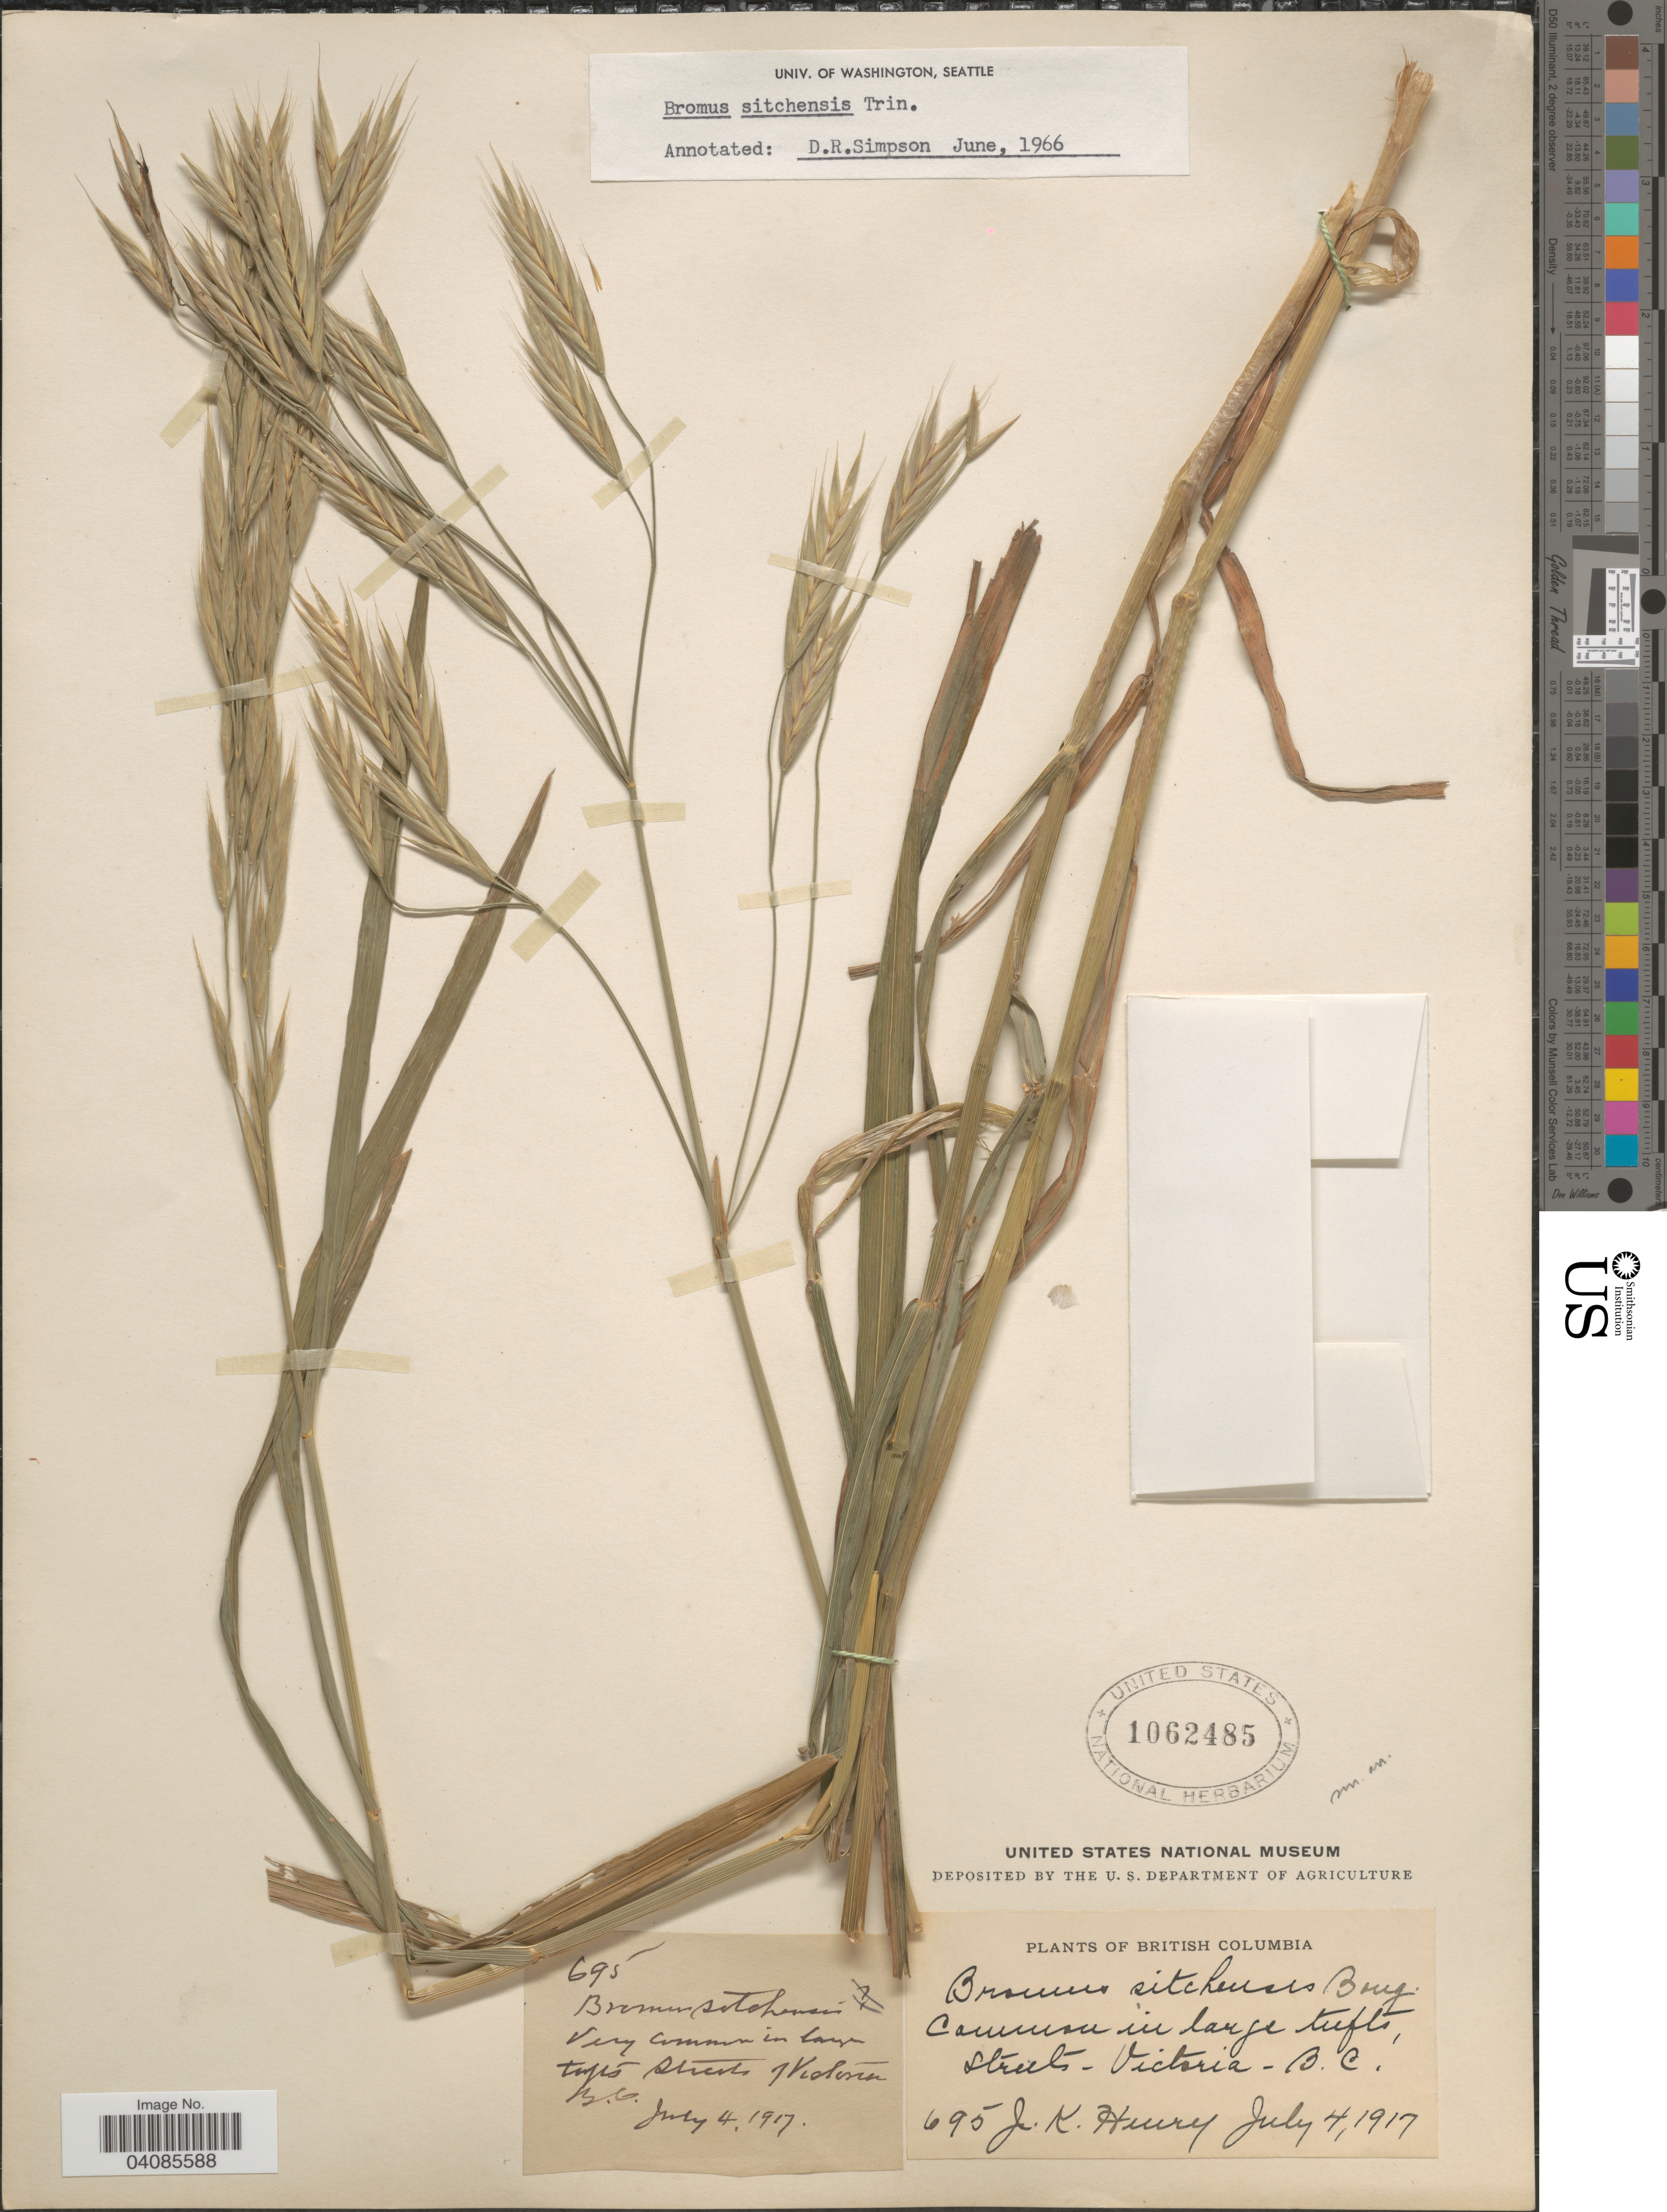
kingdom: Plantae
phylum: Tracheophyta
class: Liliopsida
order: Poales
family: Poaceae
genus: Bromus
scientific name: Bromus sitchensis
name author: Trin. in Bong.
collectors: J. K. Henry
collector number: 695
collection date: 1917-07-04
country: Canada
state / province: British Columbia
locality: Streets of Victoria.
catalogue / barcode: US 1062485